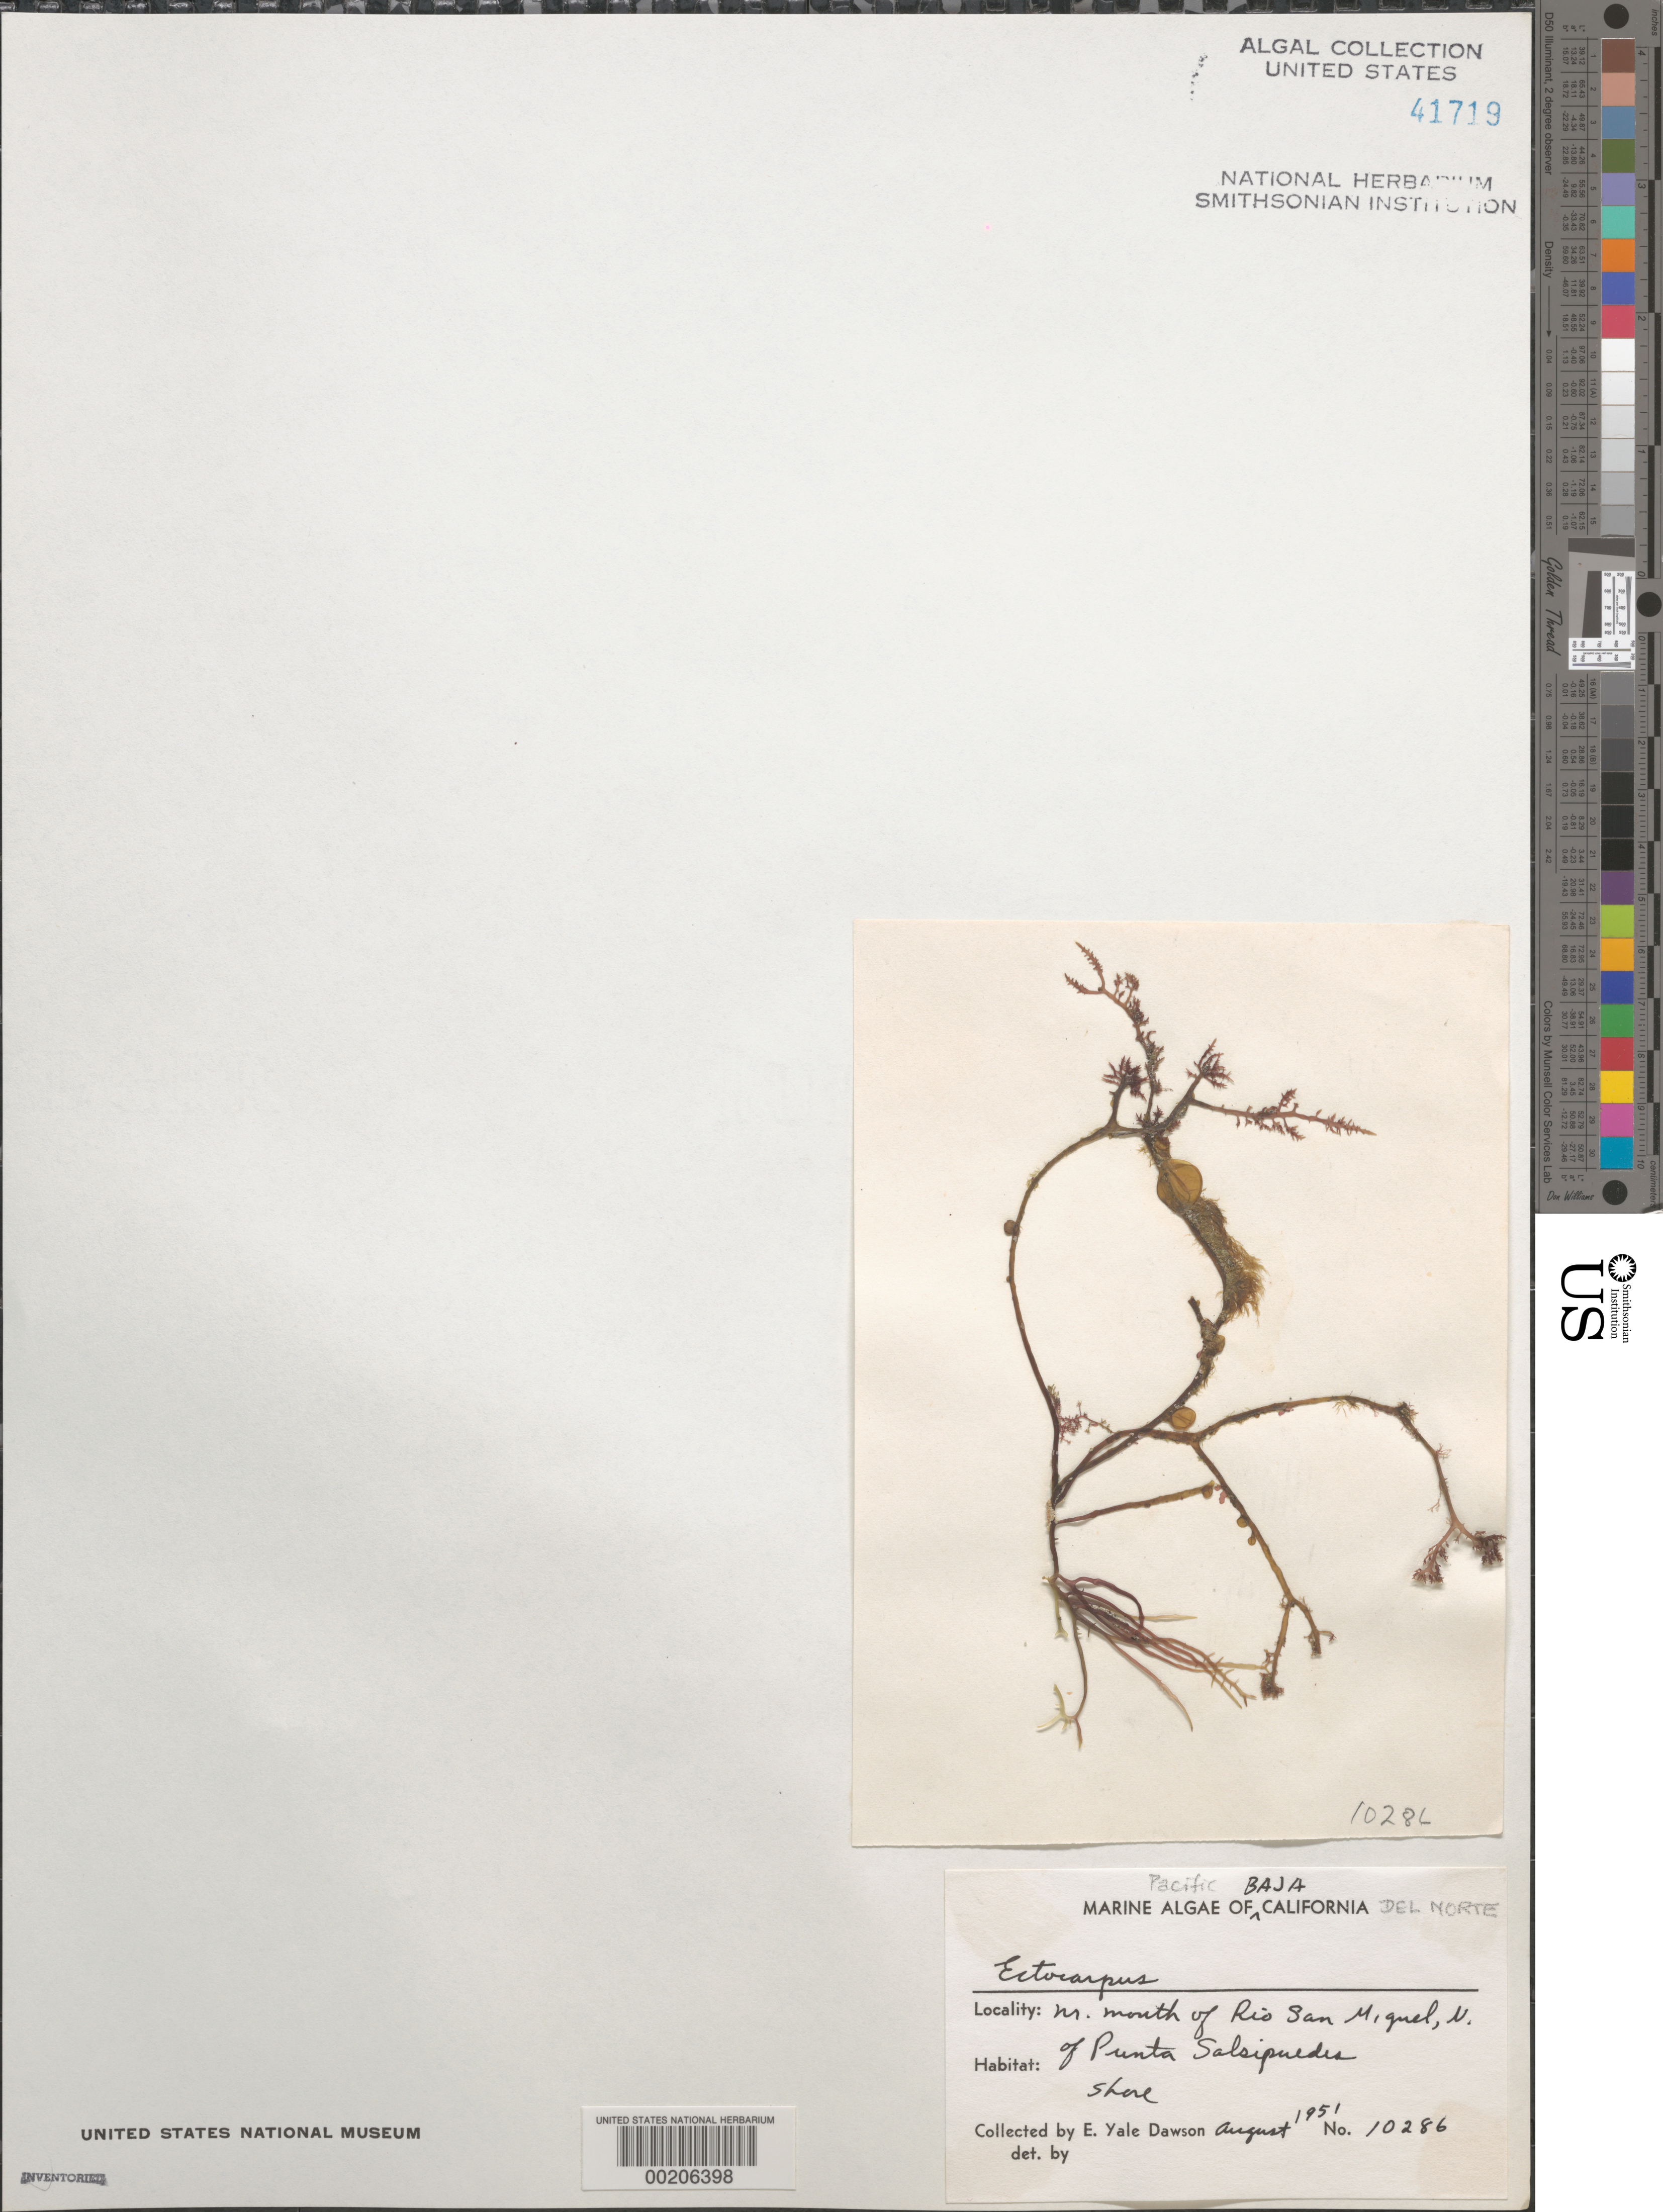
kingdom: Chromista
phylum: Ochrophyta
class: Phaeophyceae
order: Ectocarpales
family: Ectocarpaceae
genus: Ectocarpus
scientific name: Ectocarpus sp.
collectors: E. Y. Dawson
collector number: EYD 10286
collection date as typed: Aug 1951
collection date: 1951-08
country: Mexico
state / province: Baja California Norte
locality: North of Punta Salsipuedes, near Rio San Miguel mouth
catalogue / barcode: US 41719